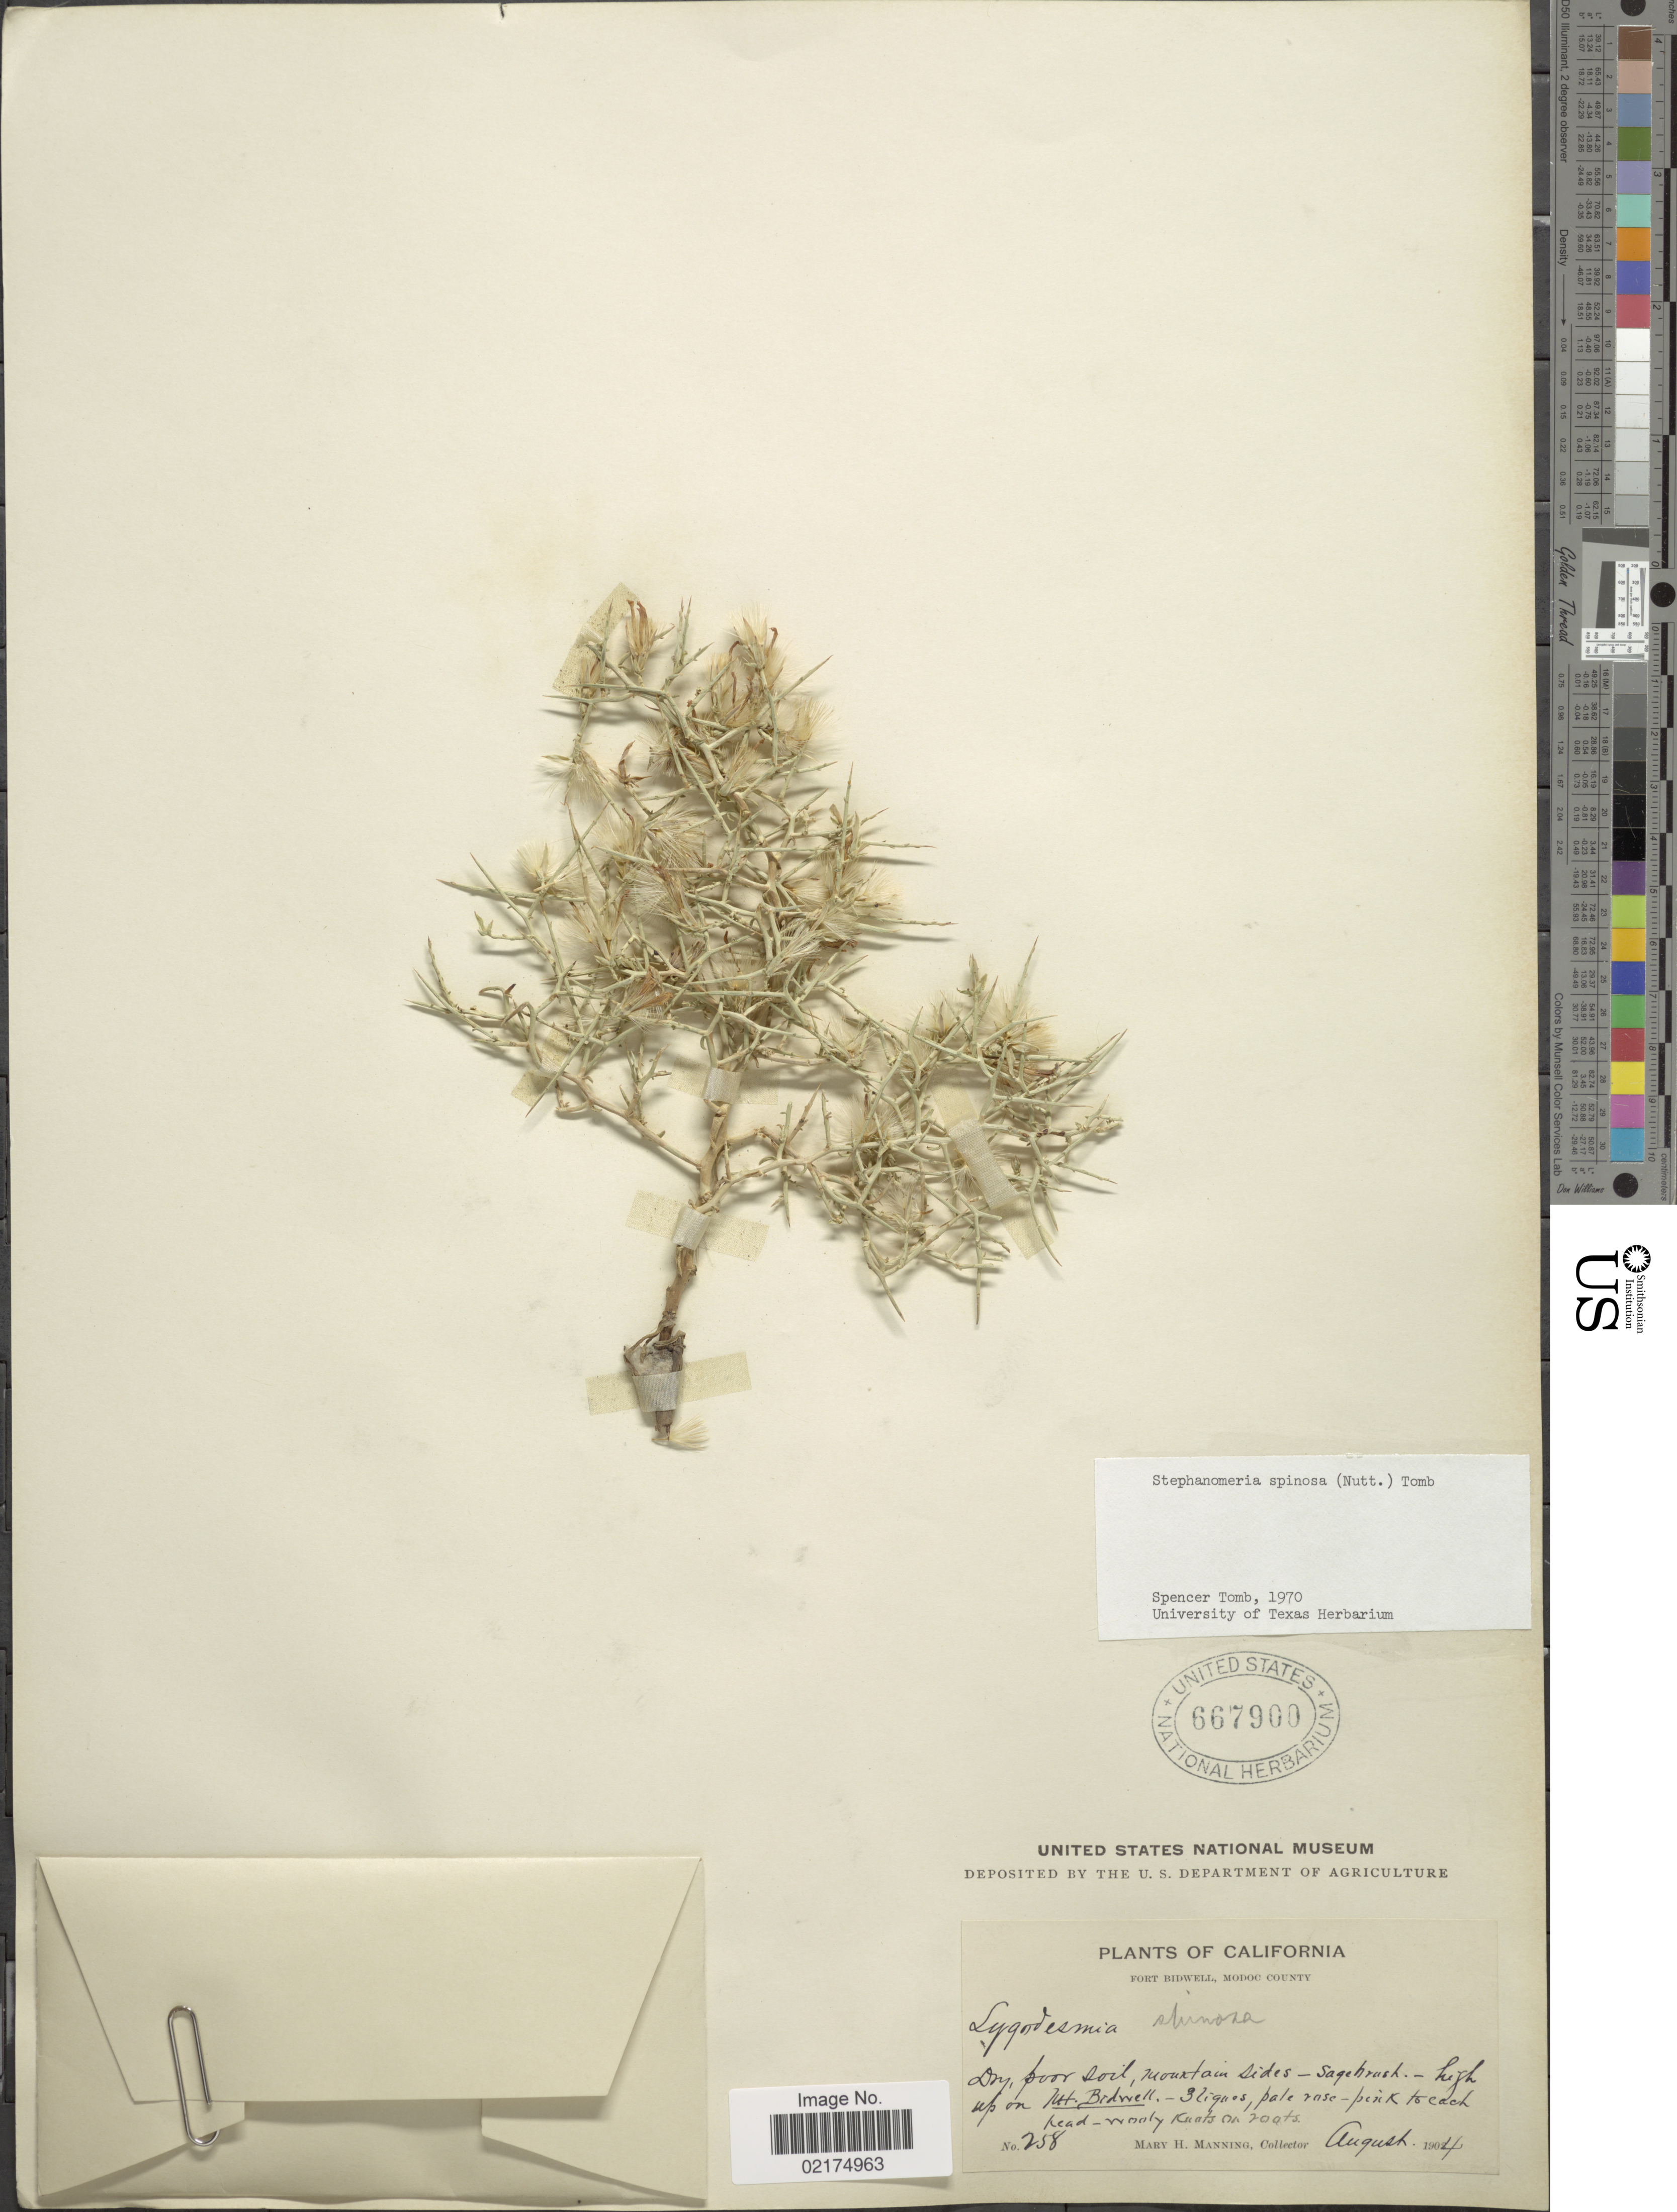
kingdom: Plantae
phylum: Tracheophyta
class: Magnoliopsida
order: Asterales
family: Asteraceae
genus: Pleiacanthus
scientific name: Pleiacanthus spinosus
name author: (Nutt.) Rydb.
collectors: M. Manning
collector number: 258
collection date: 1904-08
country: United States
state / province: California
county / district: Modoc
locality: Fort Bidwell, Modoc County, Mt. Bidwell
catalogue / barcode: US 667900